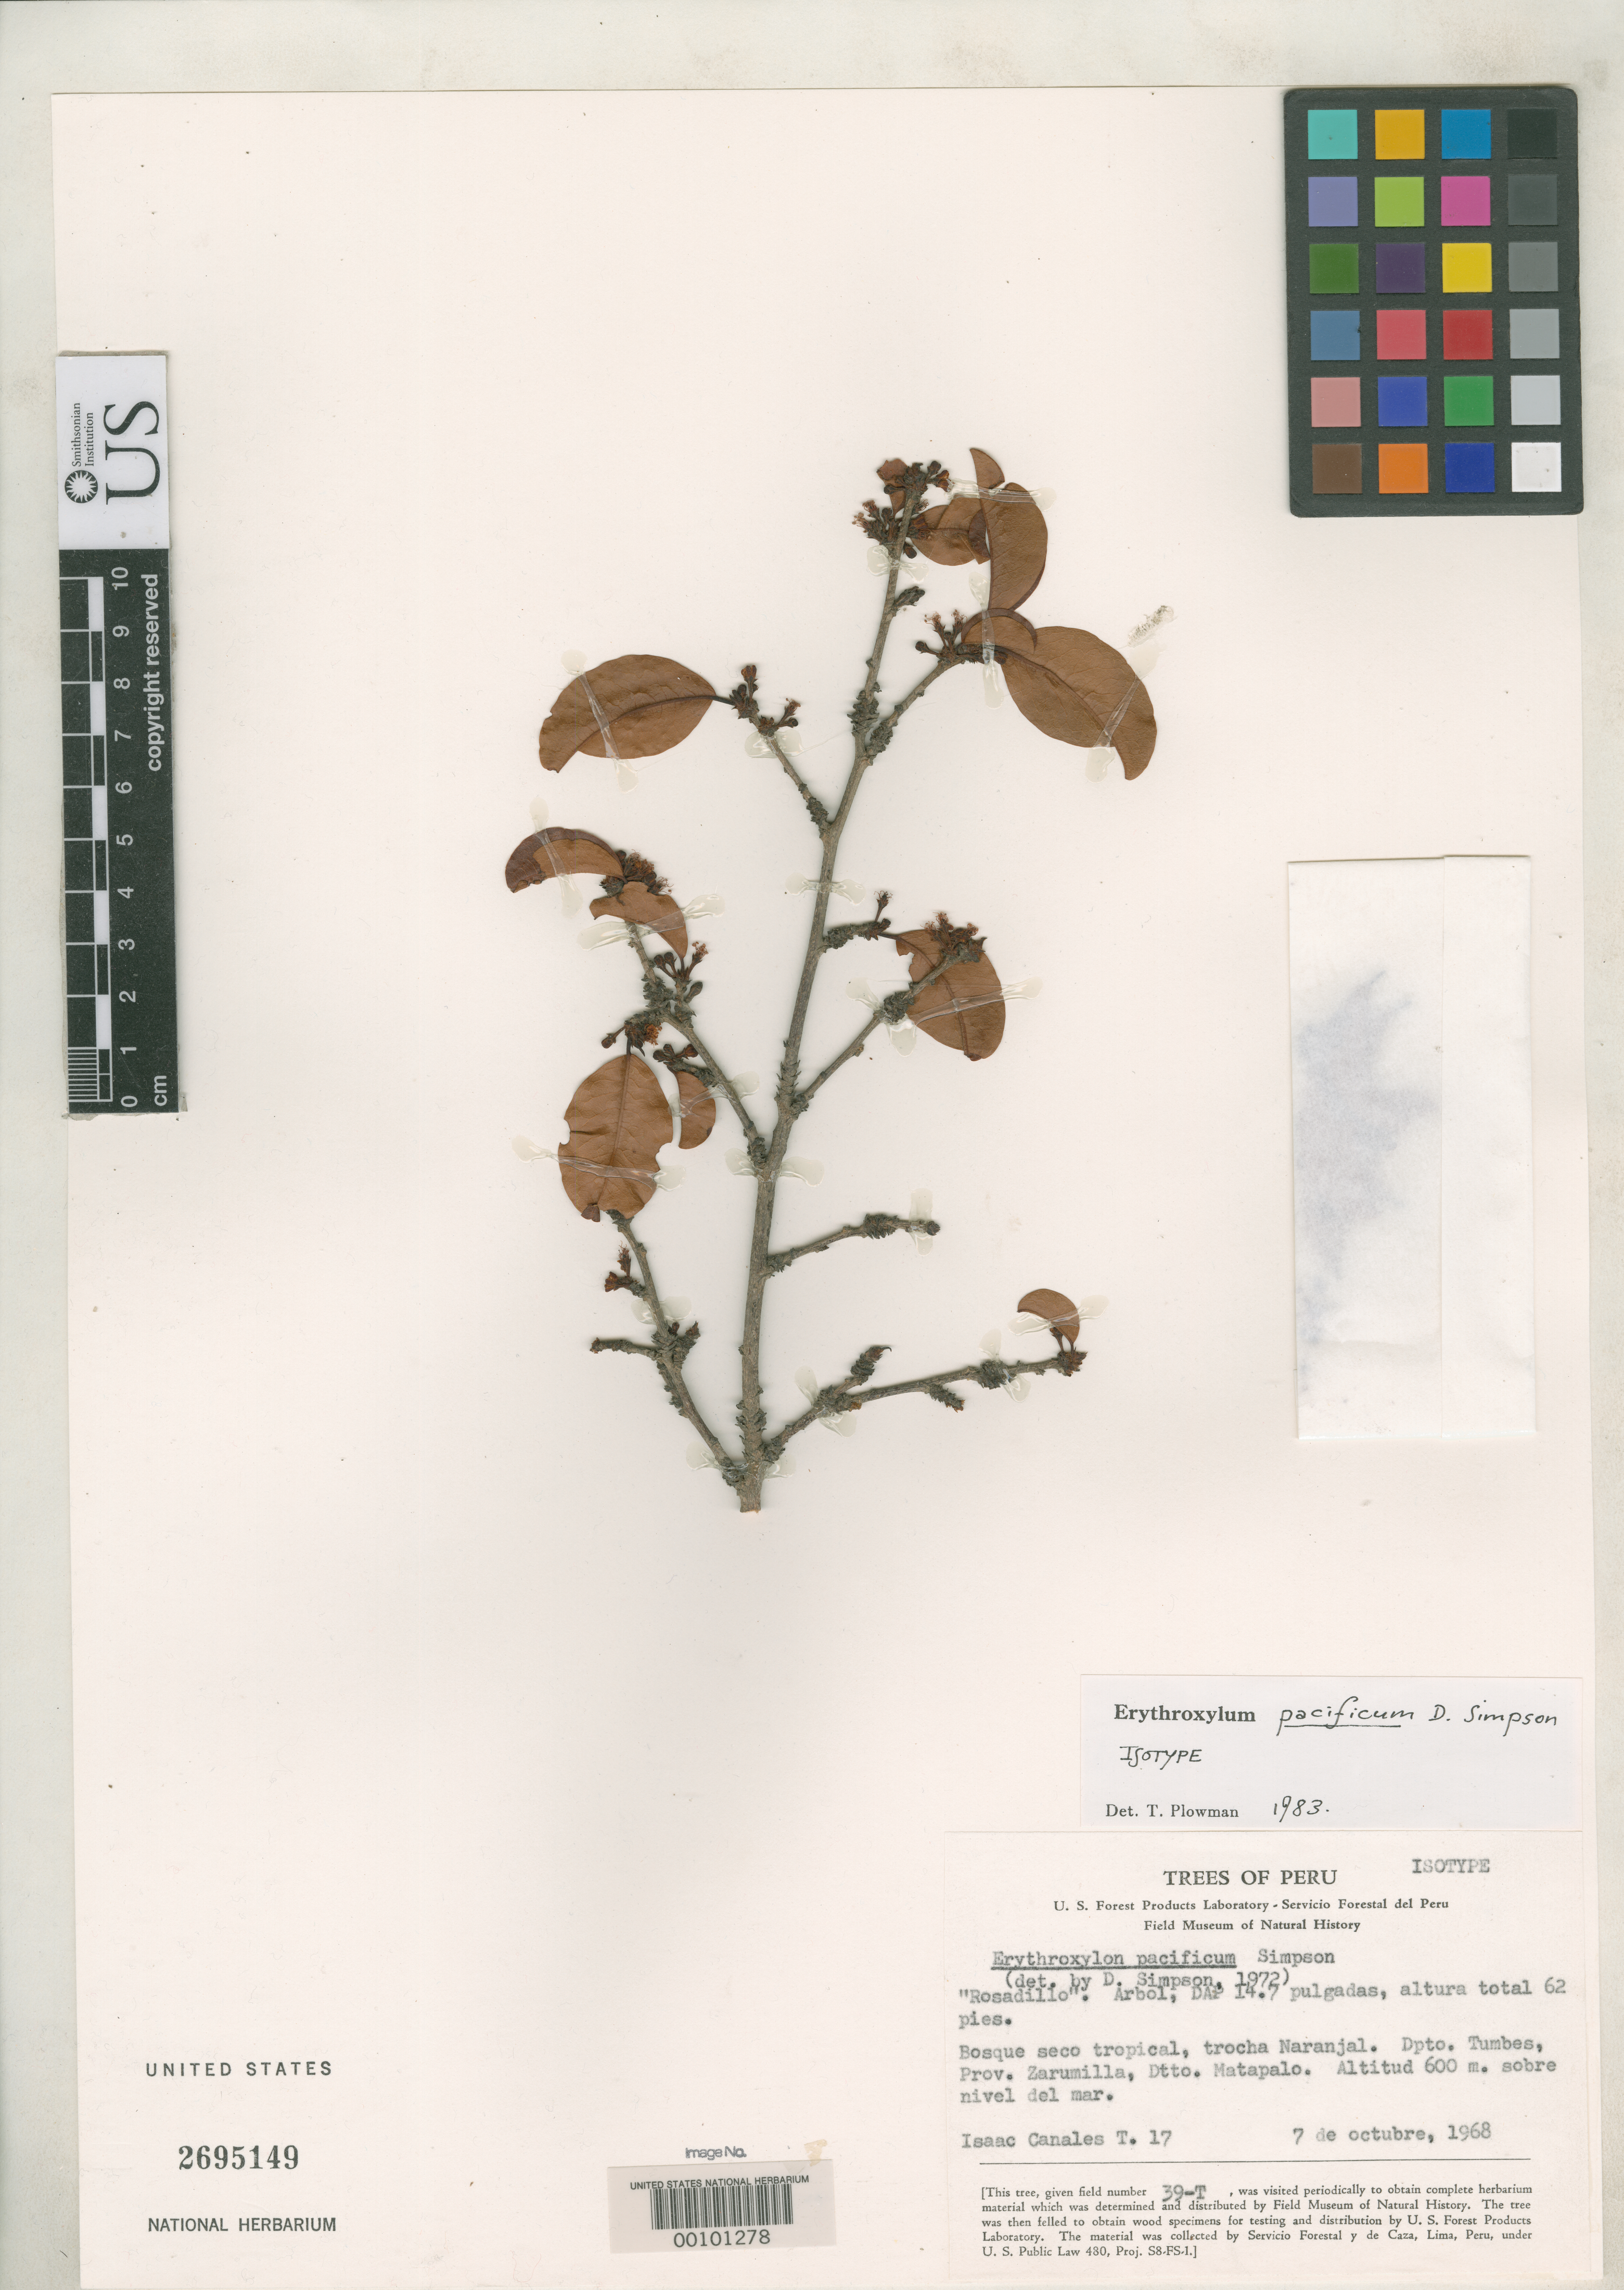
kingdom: Plantae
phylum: Tracheophyta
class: Magnoliopsida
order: Malpighiales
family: Erythroxylaceae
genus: Erythroxylum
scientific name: Erythroxylum pacificum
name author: D.R. Simpson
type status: Isotype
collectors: I. Canales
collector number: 17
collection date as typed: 07 Oct 1968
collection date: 1968-10-07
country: Peru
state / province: Tumbes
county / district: Zarumilla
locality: Matapalo.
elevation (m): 600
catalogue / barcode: US 2695149